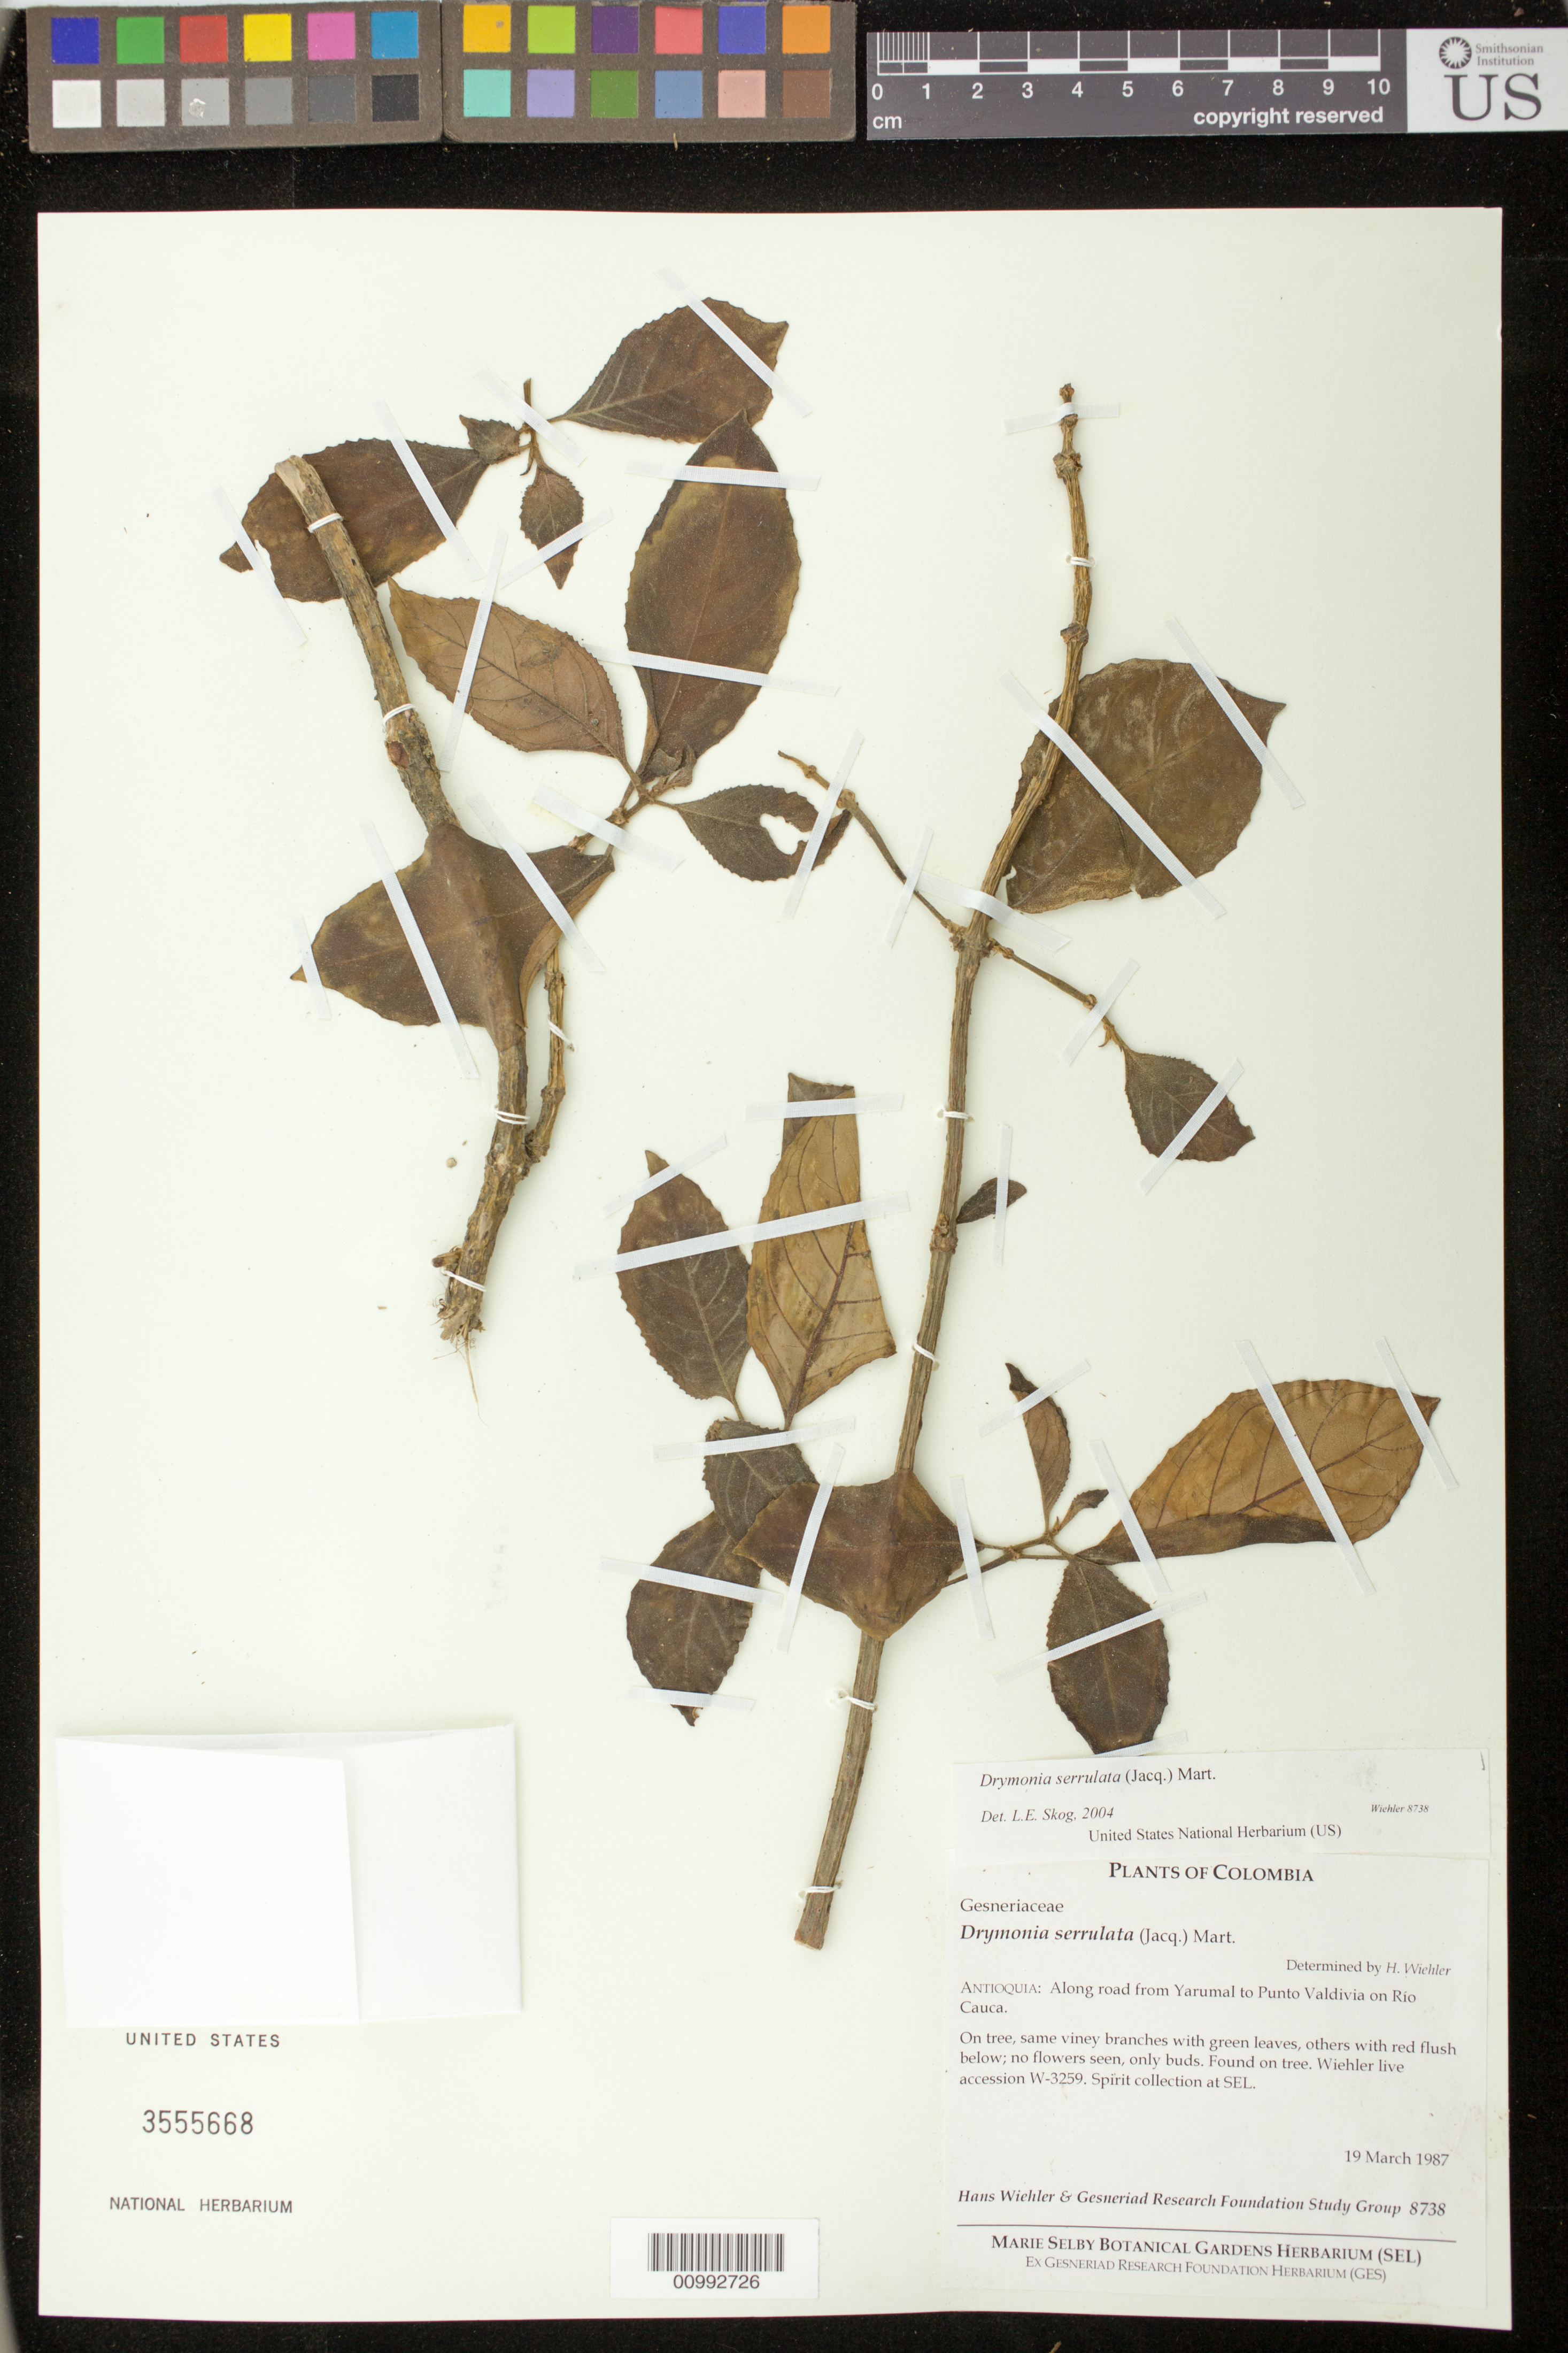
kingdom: Plantae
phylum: Tracheophyta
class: Magnoliopsida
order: Lamiales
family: Gesneriaceae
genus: Drymonia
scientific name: Drymonia serrulata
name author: (Jacq.) Mart.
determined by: Skog, Laurence E.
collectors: H. J. Wiehler & GRF Study Group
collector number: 8738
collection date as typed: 19 Mar 1987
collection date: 1987-03-19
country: Colombia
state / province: Antioquia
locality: Antioquia: along road from Yarumal to Punto Valdivia on Rio Cauca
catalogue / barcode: US 3555668